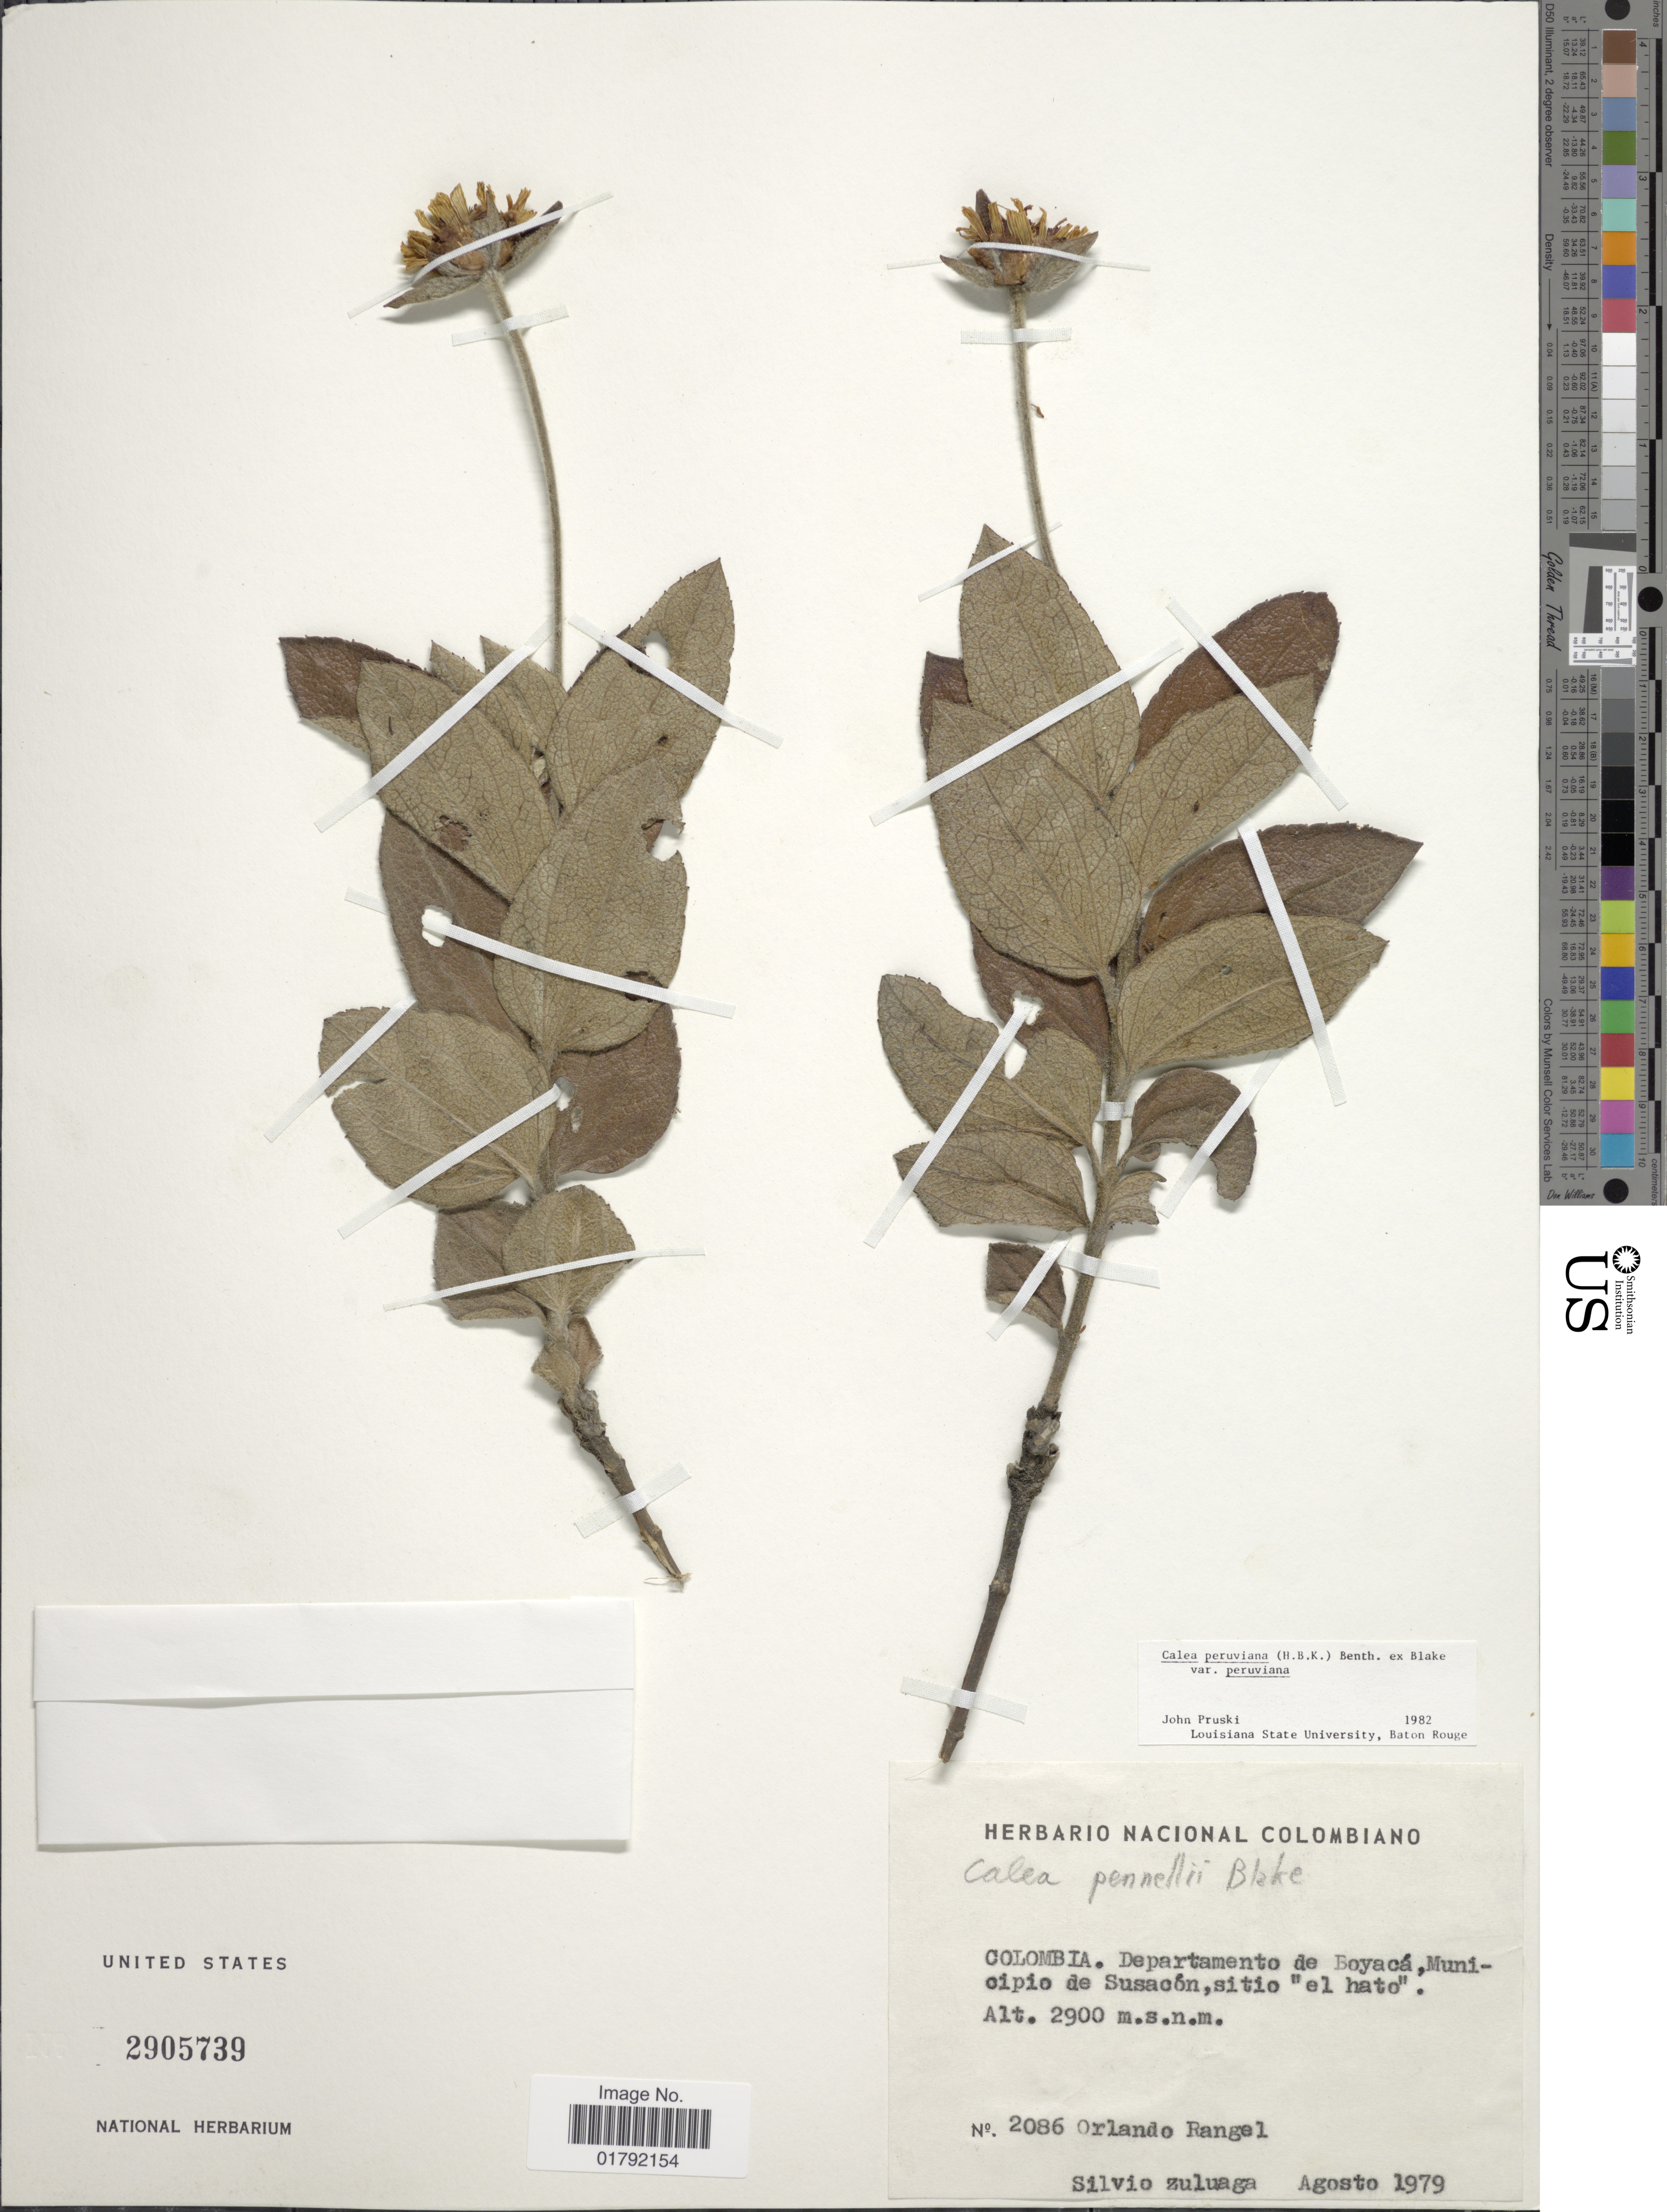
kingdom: Plantae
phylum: Tracheophyta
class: Magnoliopsida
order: Asterales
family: Asteraceae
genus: Calea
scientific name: Calea peruviana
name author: (Kunth) Benth.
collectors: O. Rangel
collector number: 2086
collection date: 1979-08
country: Colombia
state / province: Boyacá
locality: Municipio de Susacon, sitio "el hato".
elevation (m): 2900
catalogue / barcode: US 2905739